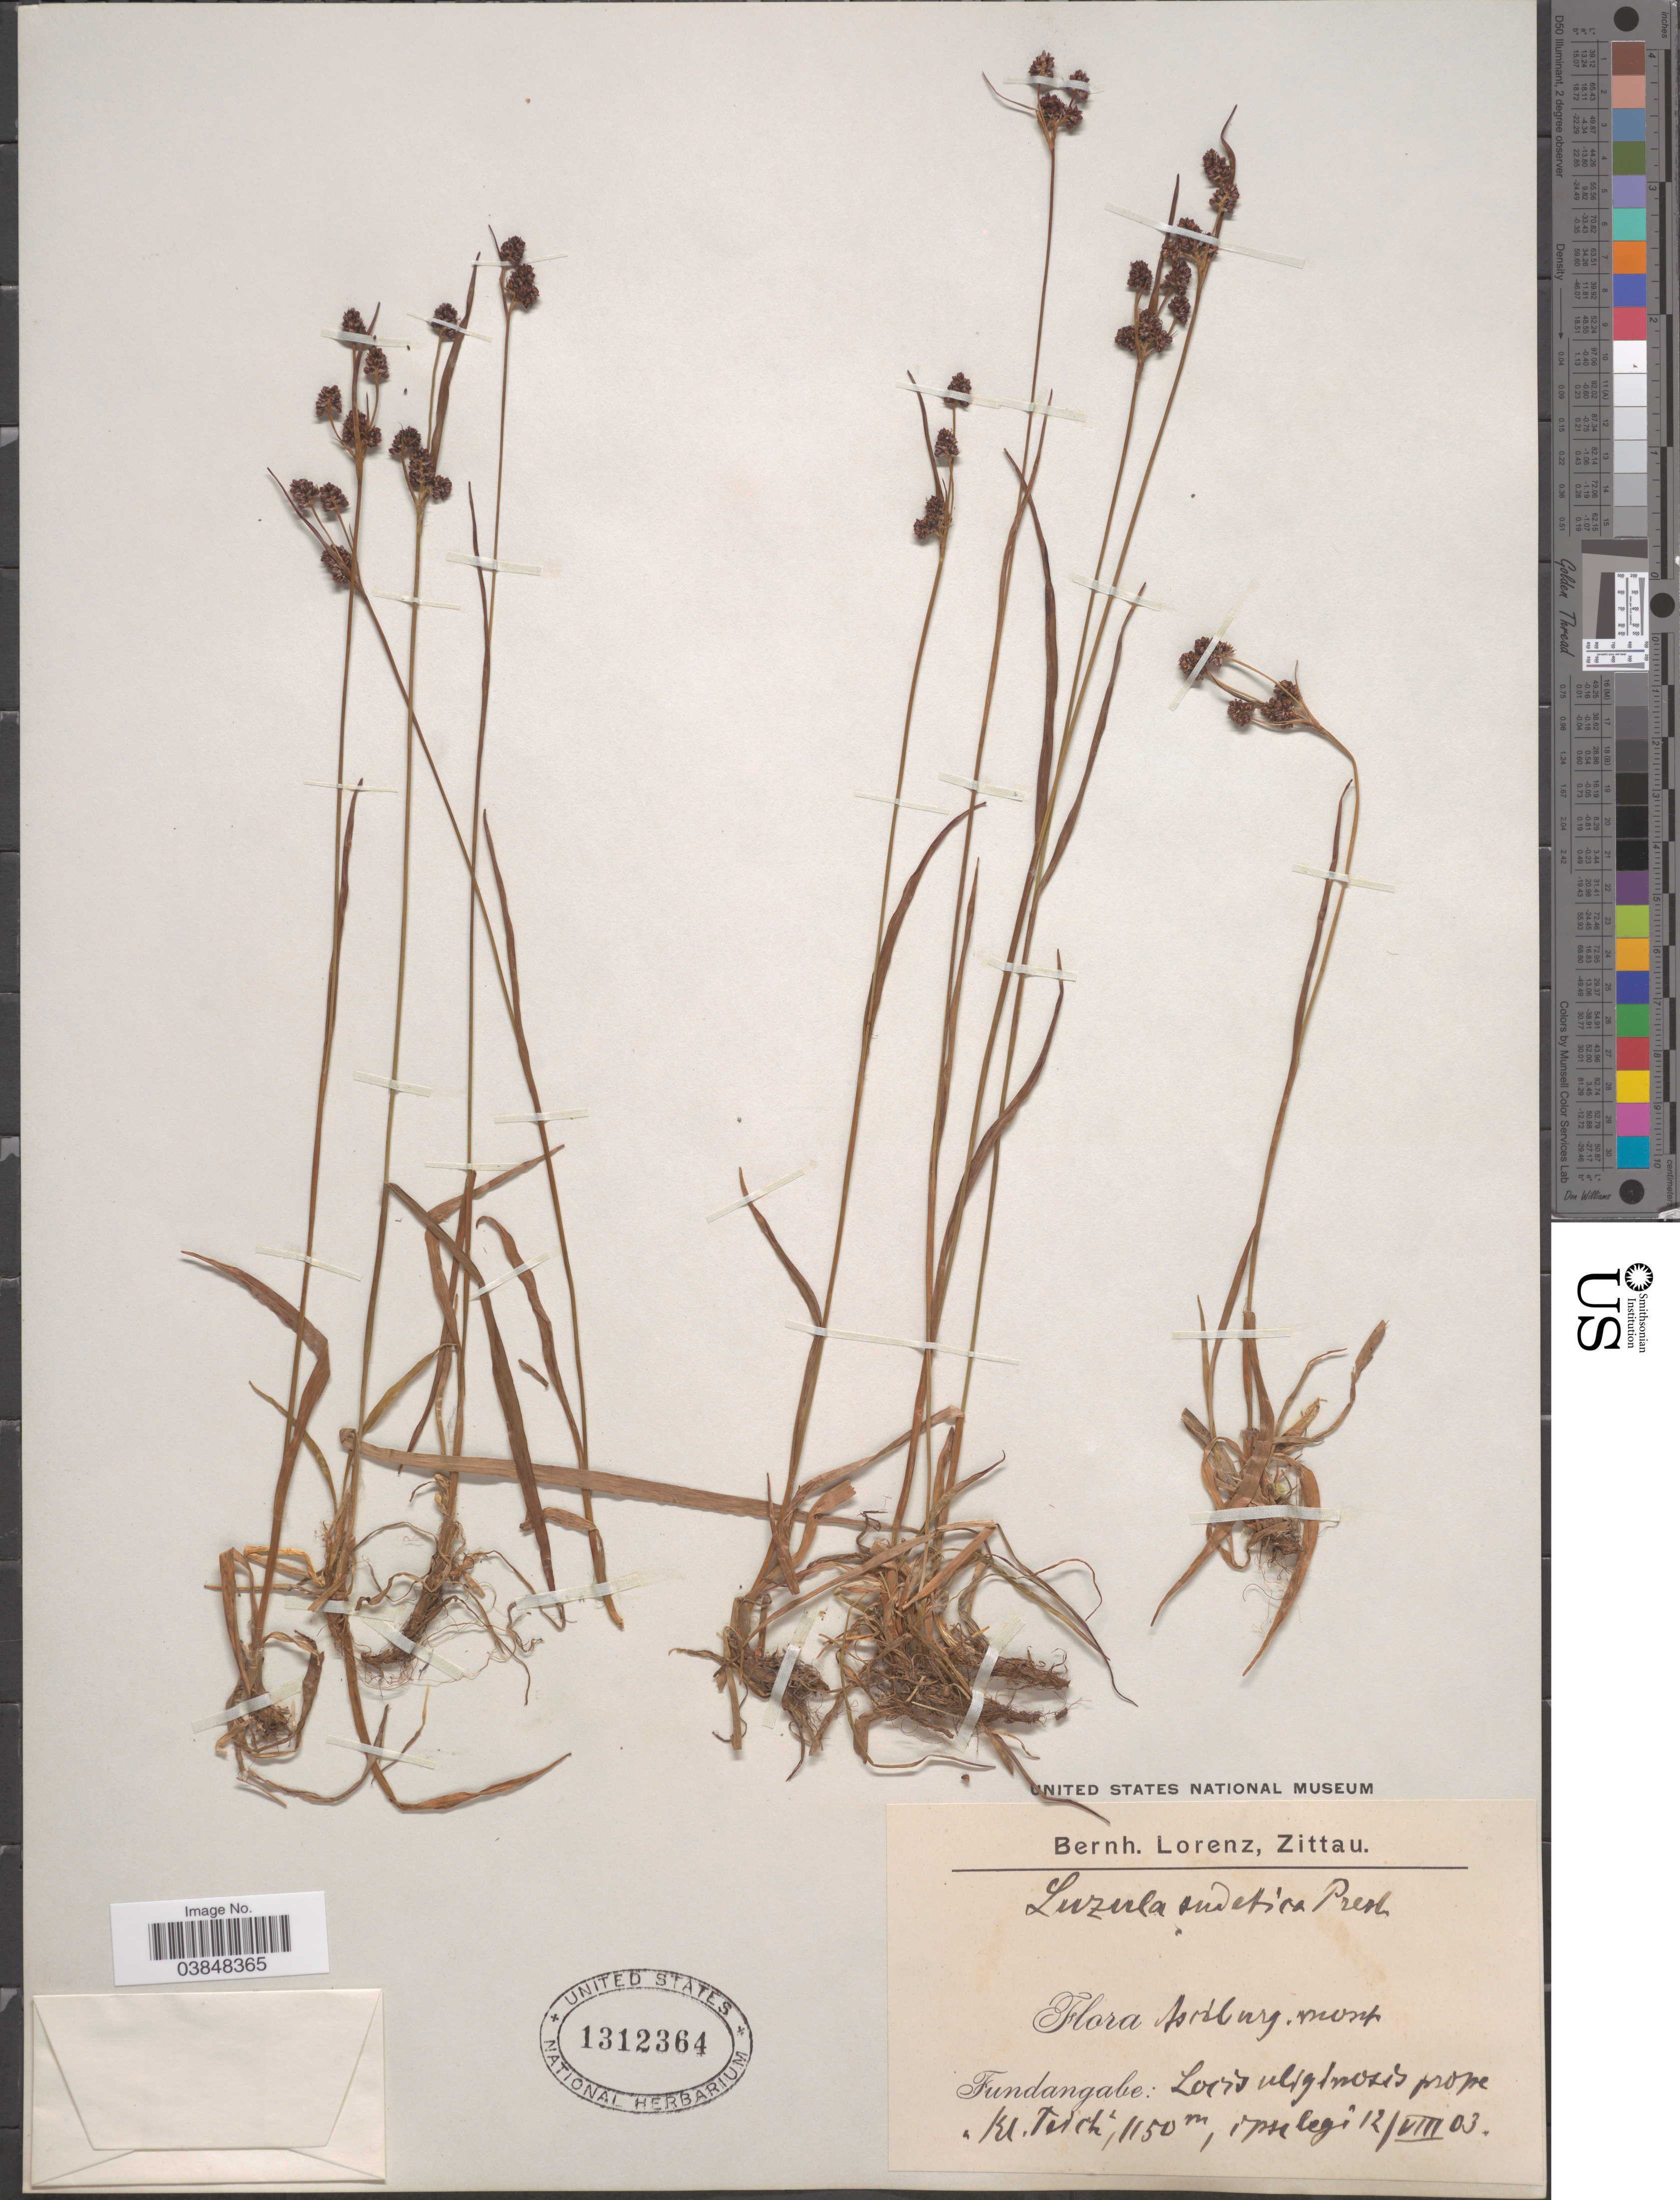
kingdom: Plantae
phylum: Tracheophyta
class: Liliopsida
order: Poales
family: Juncaceae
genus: Luzula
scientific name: Luzula sudetica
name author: (Willd.) Schult.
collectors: B. Lorenz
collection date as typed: Transcribed d/m/y: 12/8/3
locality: Asdburg, monte locis uliginosis prope "Kl. Tetch". [interpreted]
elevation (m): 1150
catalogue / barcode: US 1312364